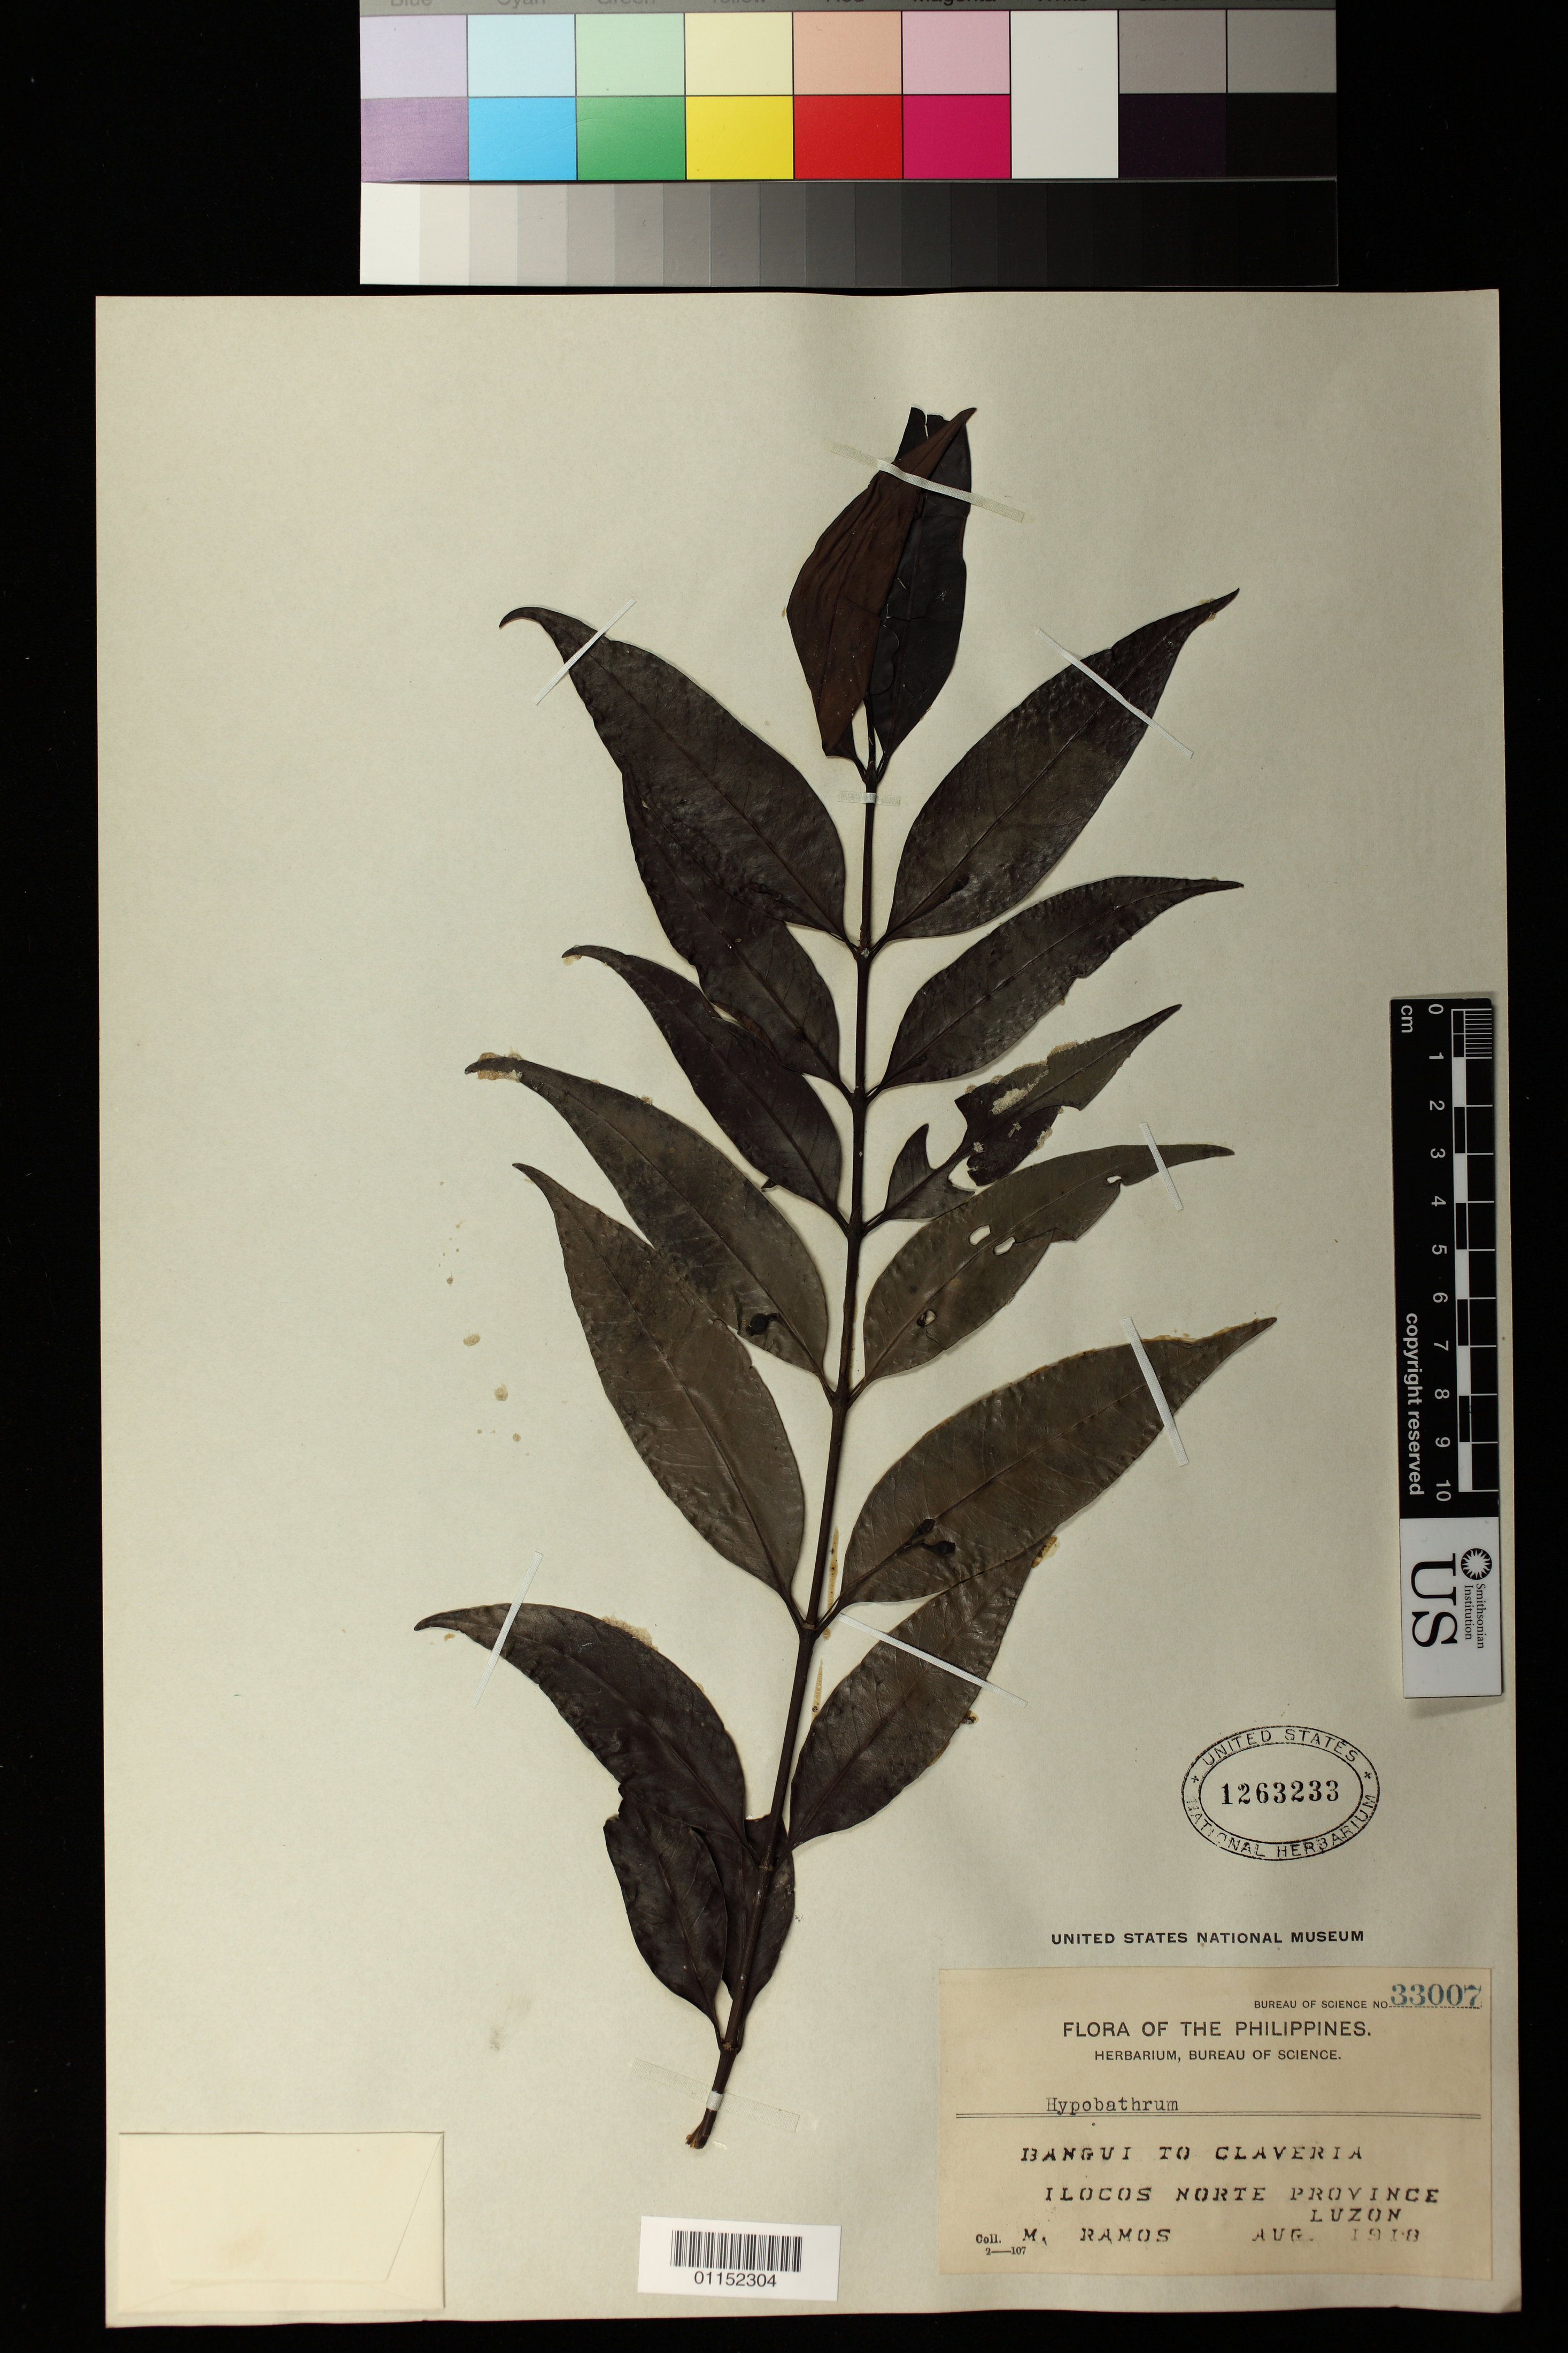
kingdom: Plantae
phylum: Tracheophyta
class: Magnoliopsida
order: Gentianales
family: Rubiaceae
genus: Hypobathrum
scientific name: Hypobathrum sp.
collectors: M. Ramos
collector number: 33007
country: Philippines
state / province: Ilocos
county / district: Ilocos Norte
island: Luzon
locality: Bangui to Claveria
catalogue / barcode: US 1263233